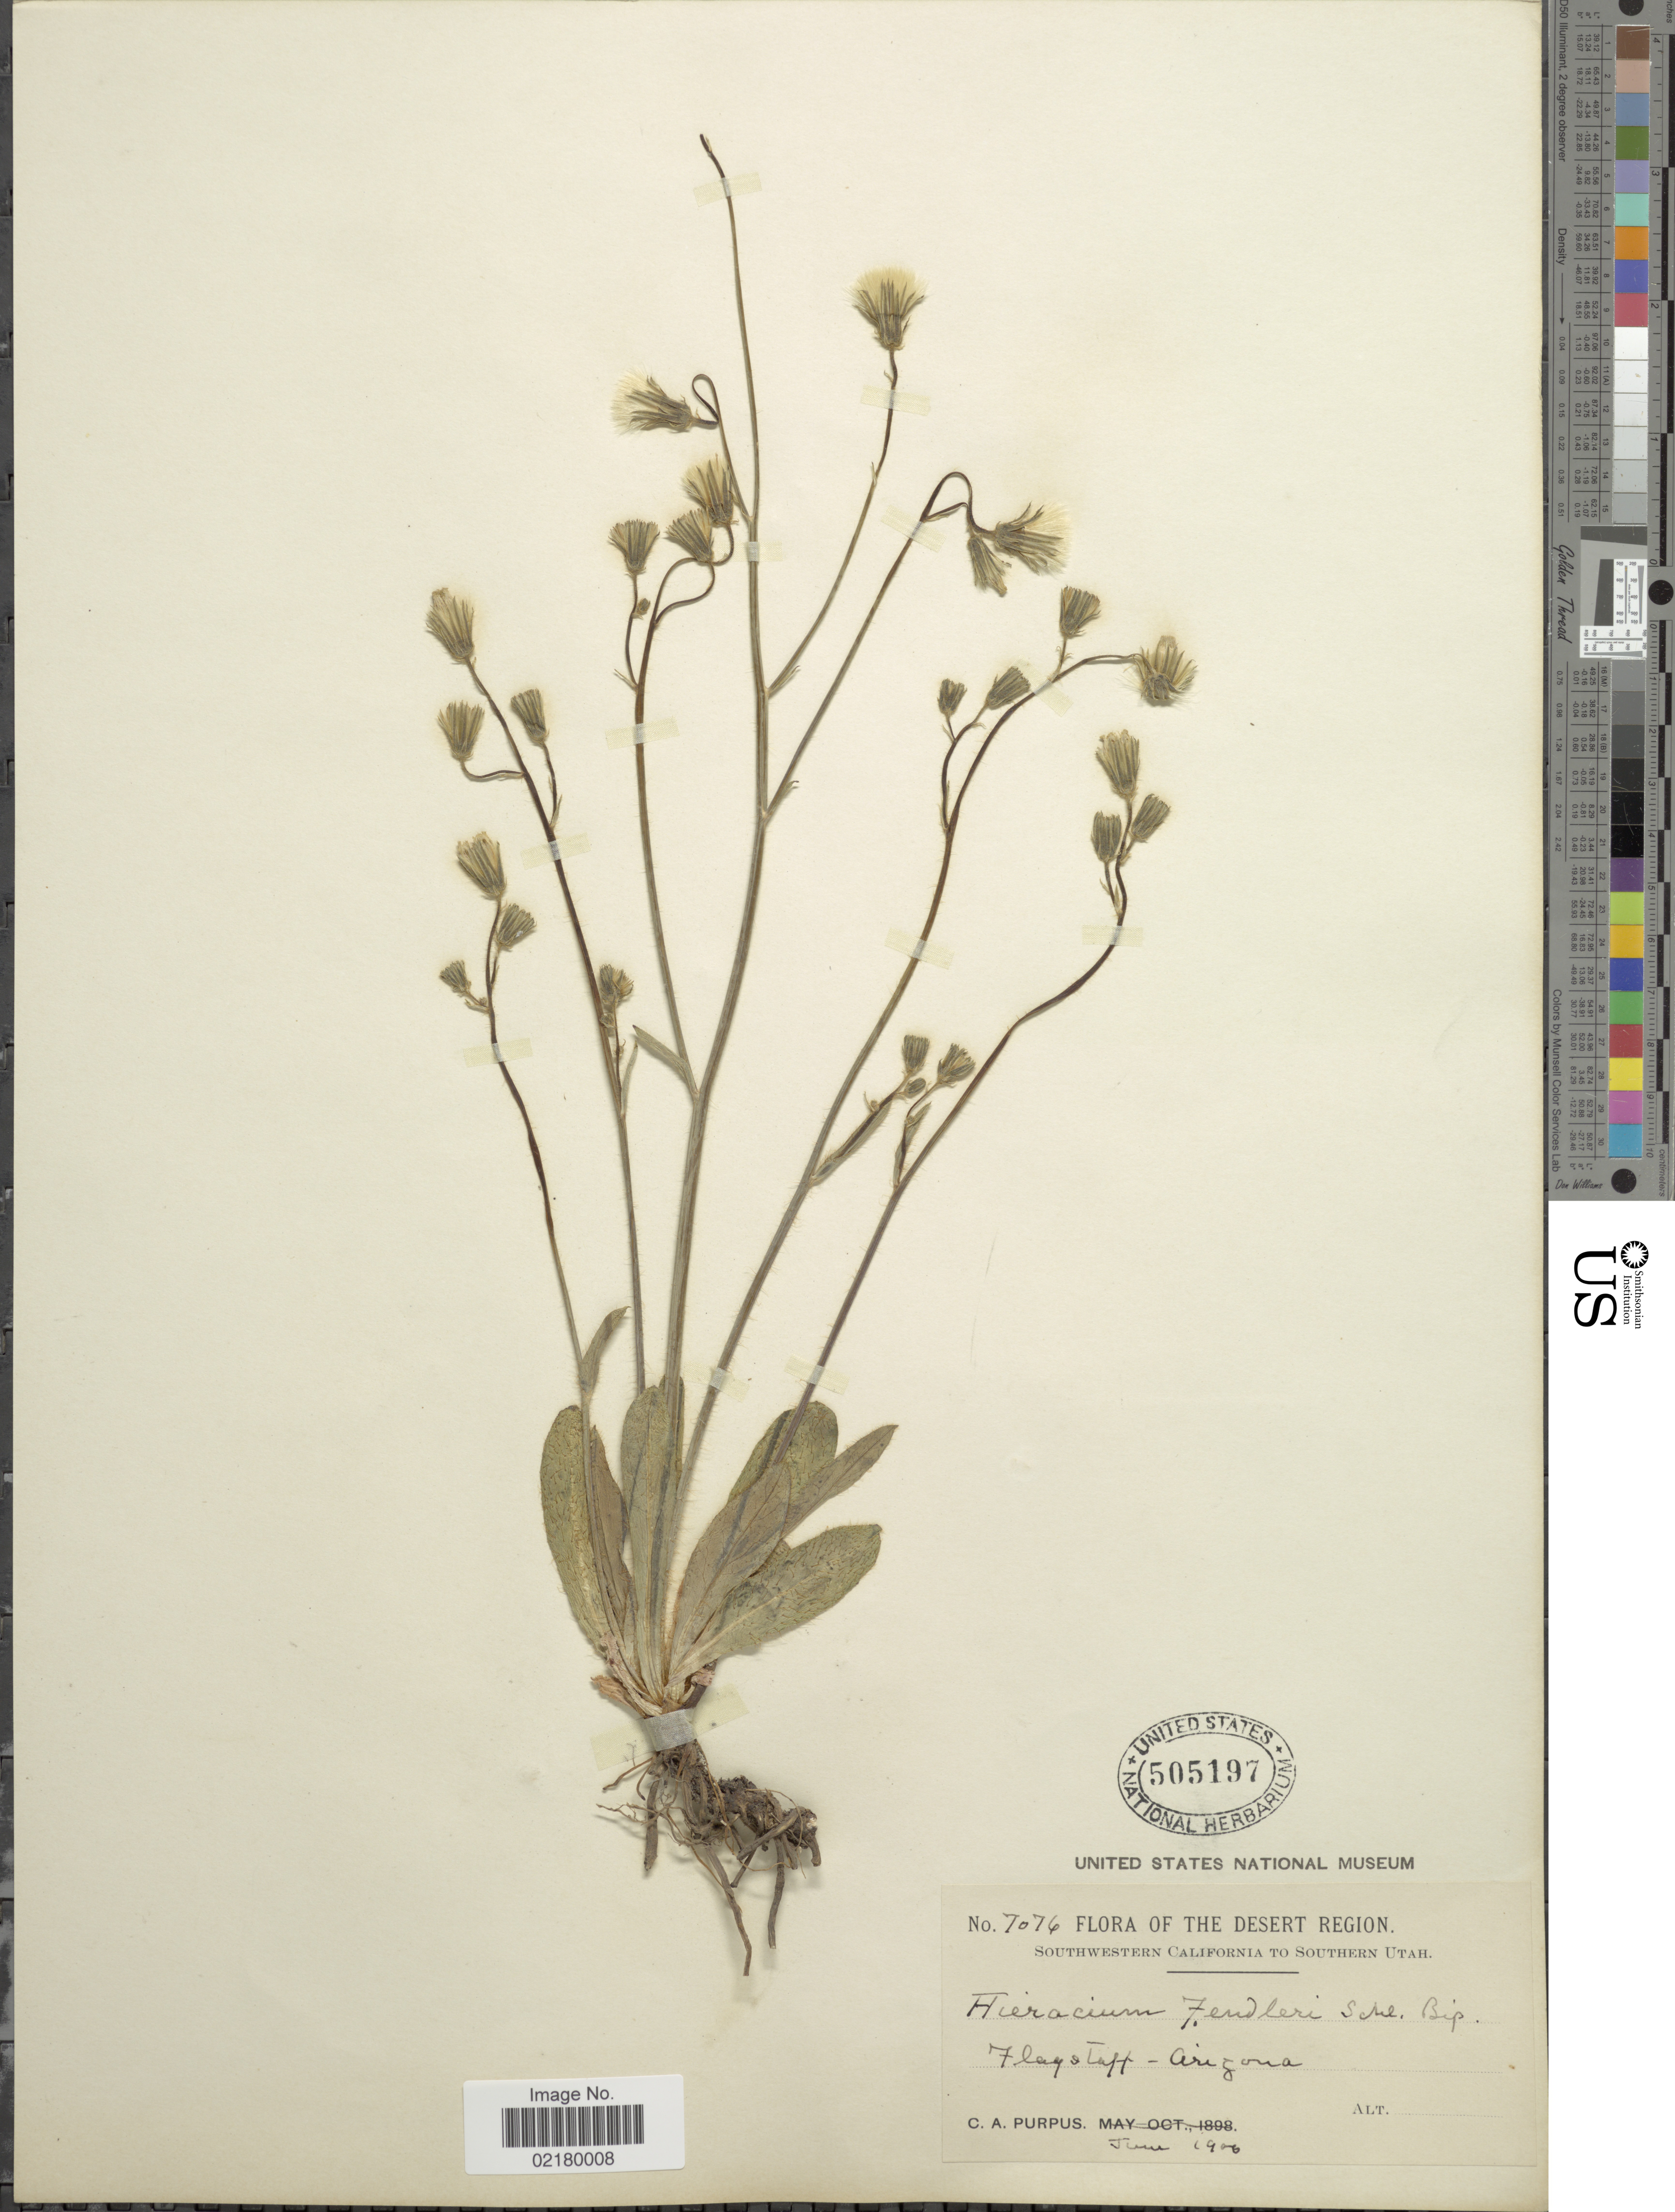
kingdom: Plantae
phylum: Tracheophyta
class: Magnoliopsida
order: Asterales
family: Asteraceae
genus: Hieracium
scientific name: Hieracium fendleri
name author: Sch. Bip.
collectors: C. A. Purpus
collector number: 7076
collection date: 1906-06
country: United States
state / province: Arizona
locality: The Desert Region, Sothwestern California to Southern Utah, Flagstaff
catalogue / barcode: US 505197